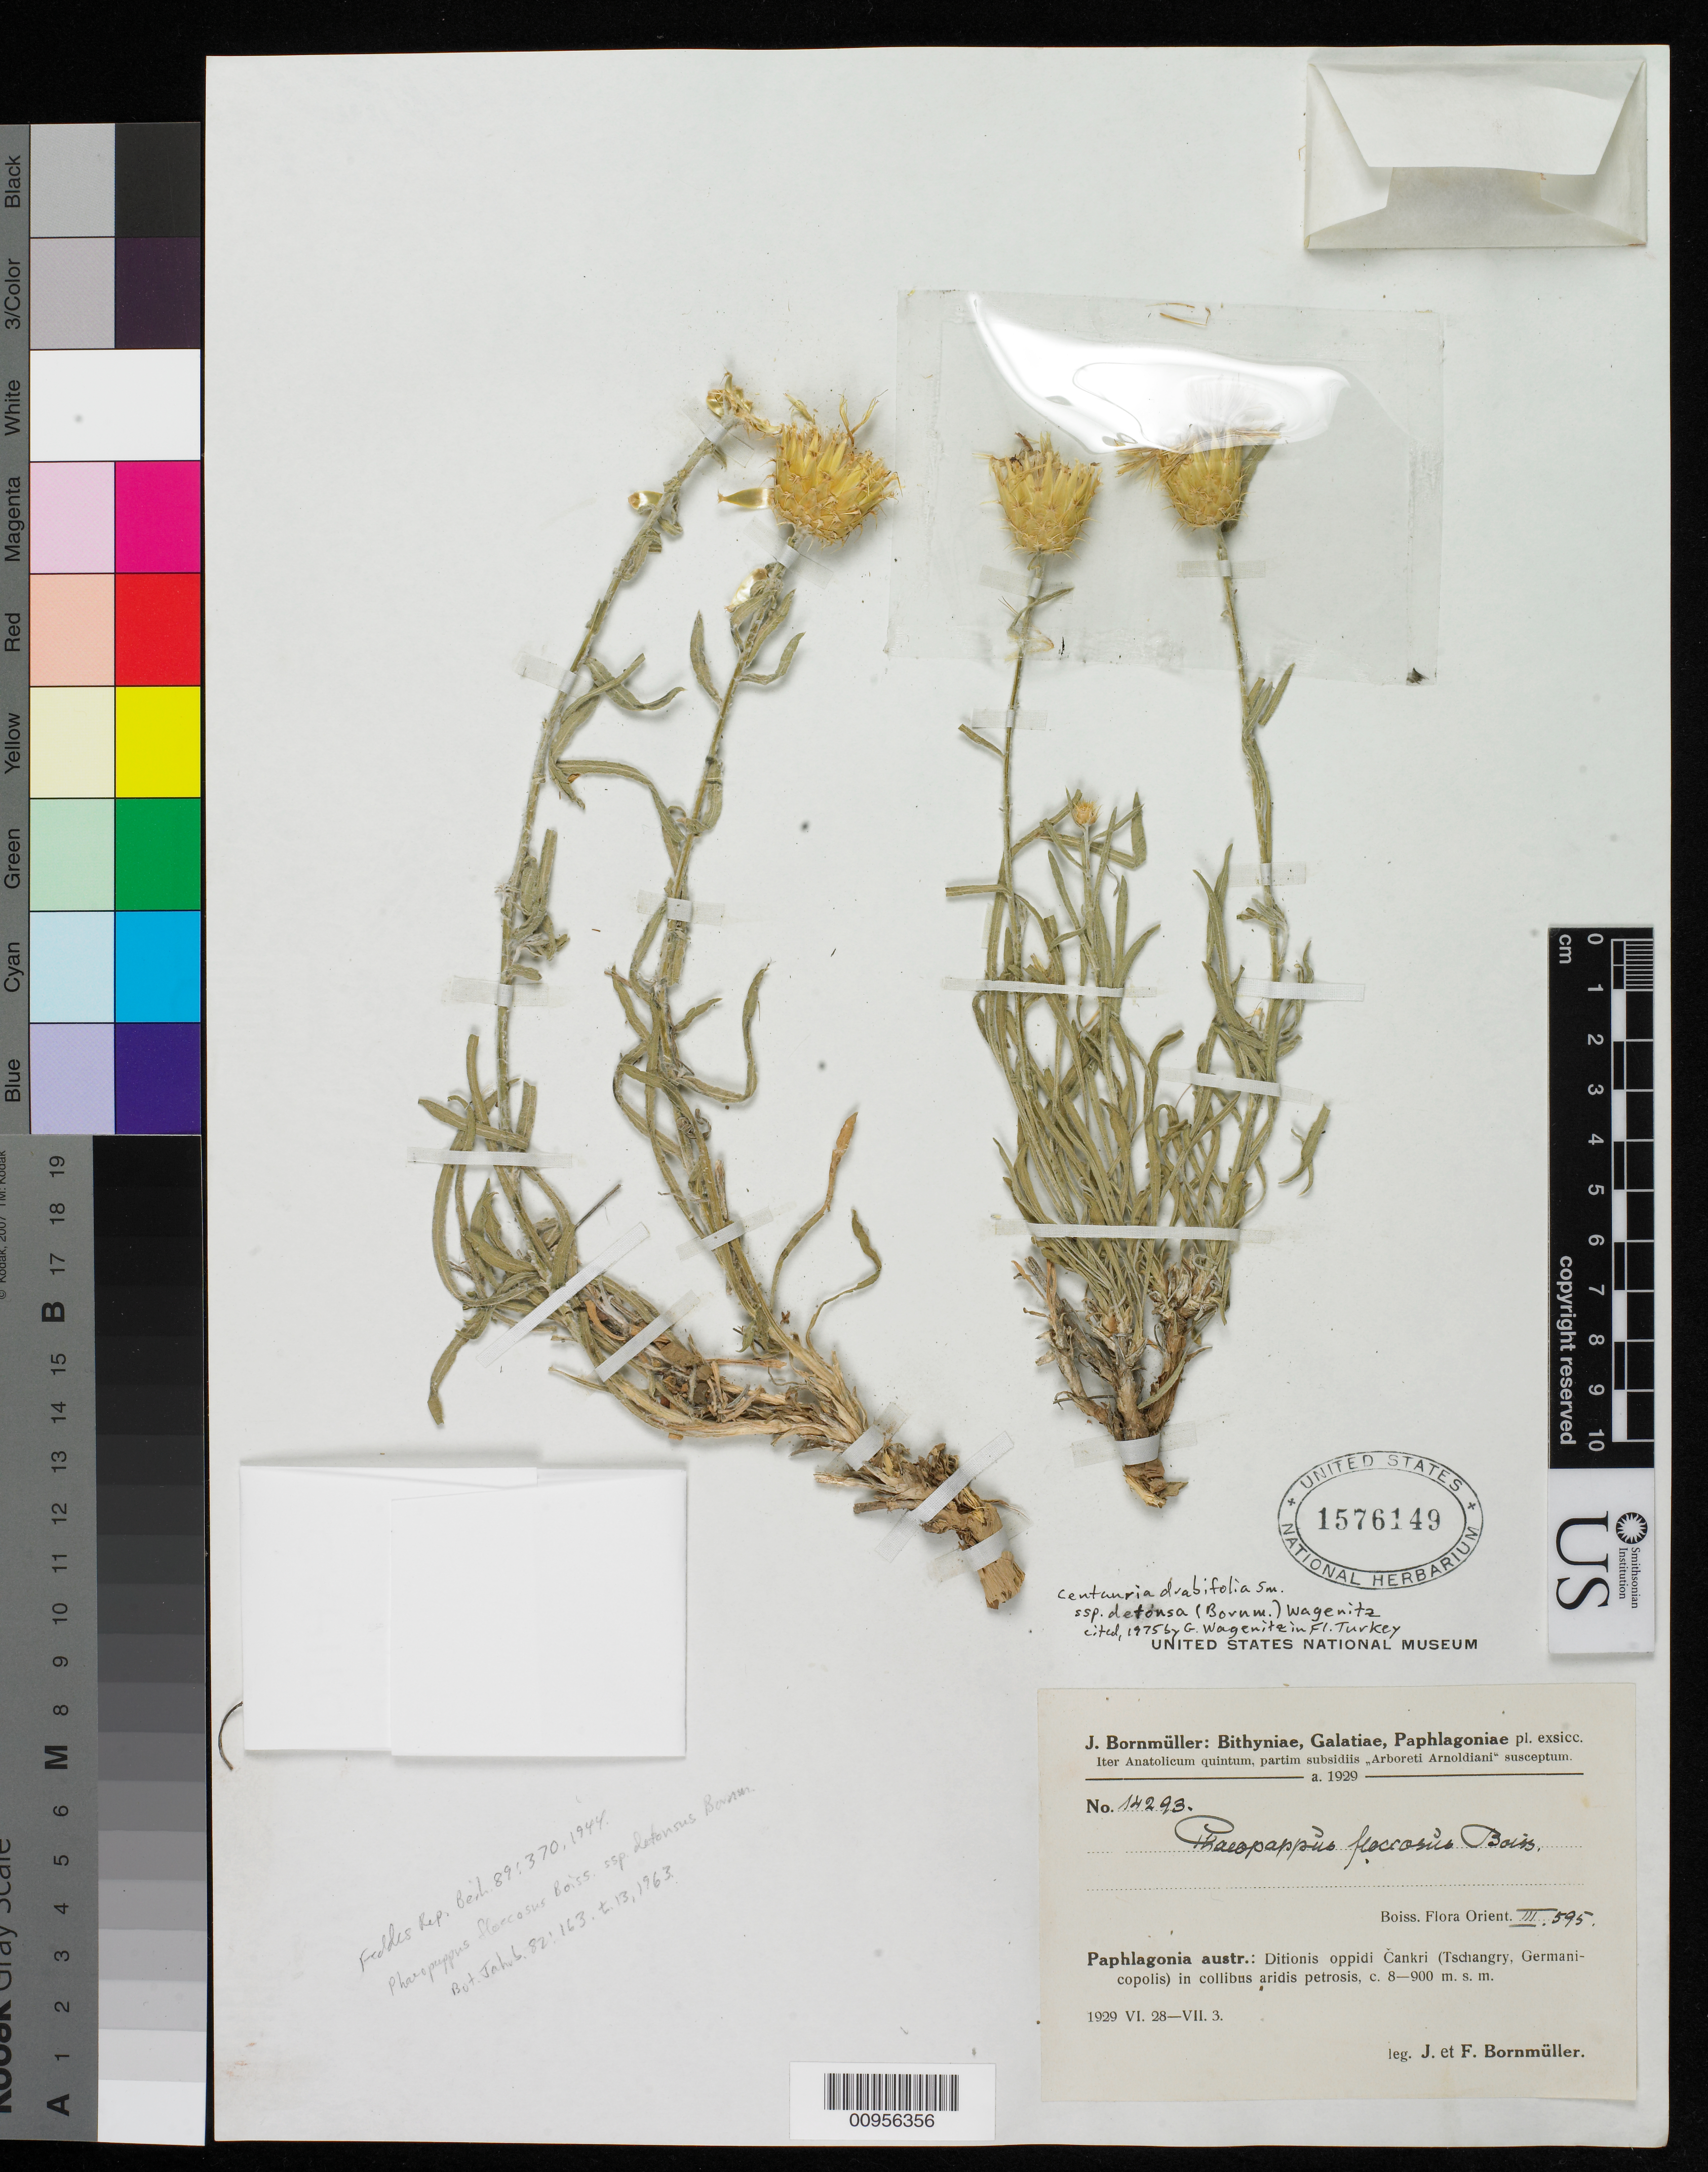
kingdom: Plantae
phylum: Tracheophyta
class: Magnoliopsida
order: Asterales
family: Asteraceae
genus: Phaeopappus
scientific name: Phaeopappus floccosus subsp. detonsus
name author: Bornm.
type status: Isolectotype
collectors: J. Bornmüller & F. Bornmüller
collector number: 14293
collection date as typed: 28 Jun 1929 to 03 Jul 1929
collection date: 1929-06-28/1929-07-03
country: Turkey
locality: Paphlagonia austr.: Ditionis oppidi Cankri (Tschangry, Germanicopolis) in collibus aridis petrosis.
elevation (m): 800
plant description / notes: Currently accepted name as cited by W. Greuter in Willdenowia 33: 54 (2003).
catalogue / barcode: US 1576149